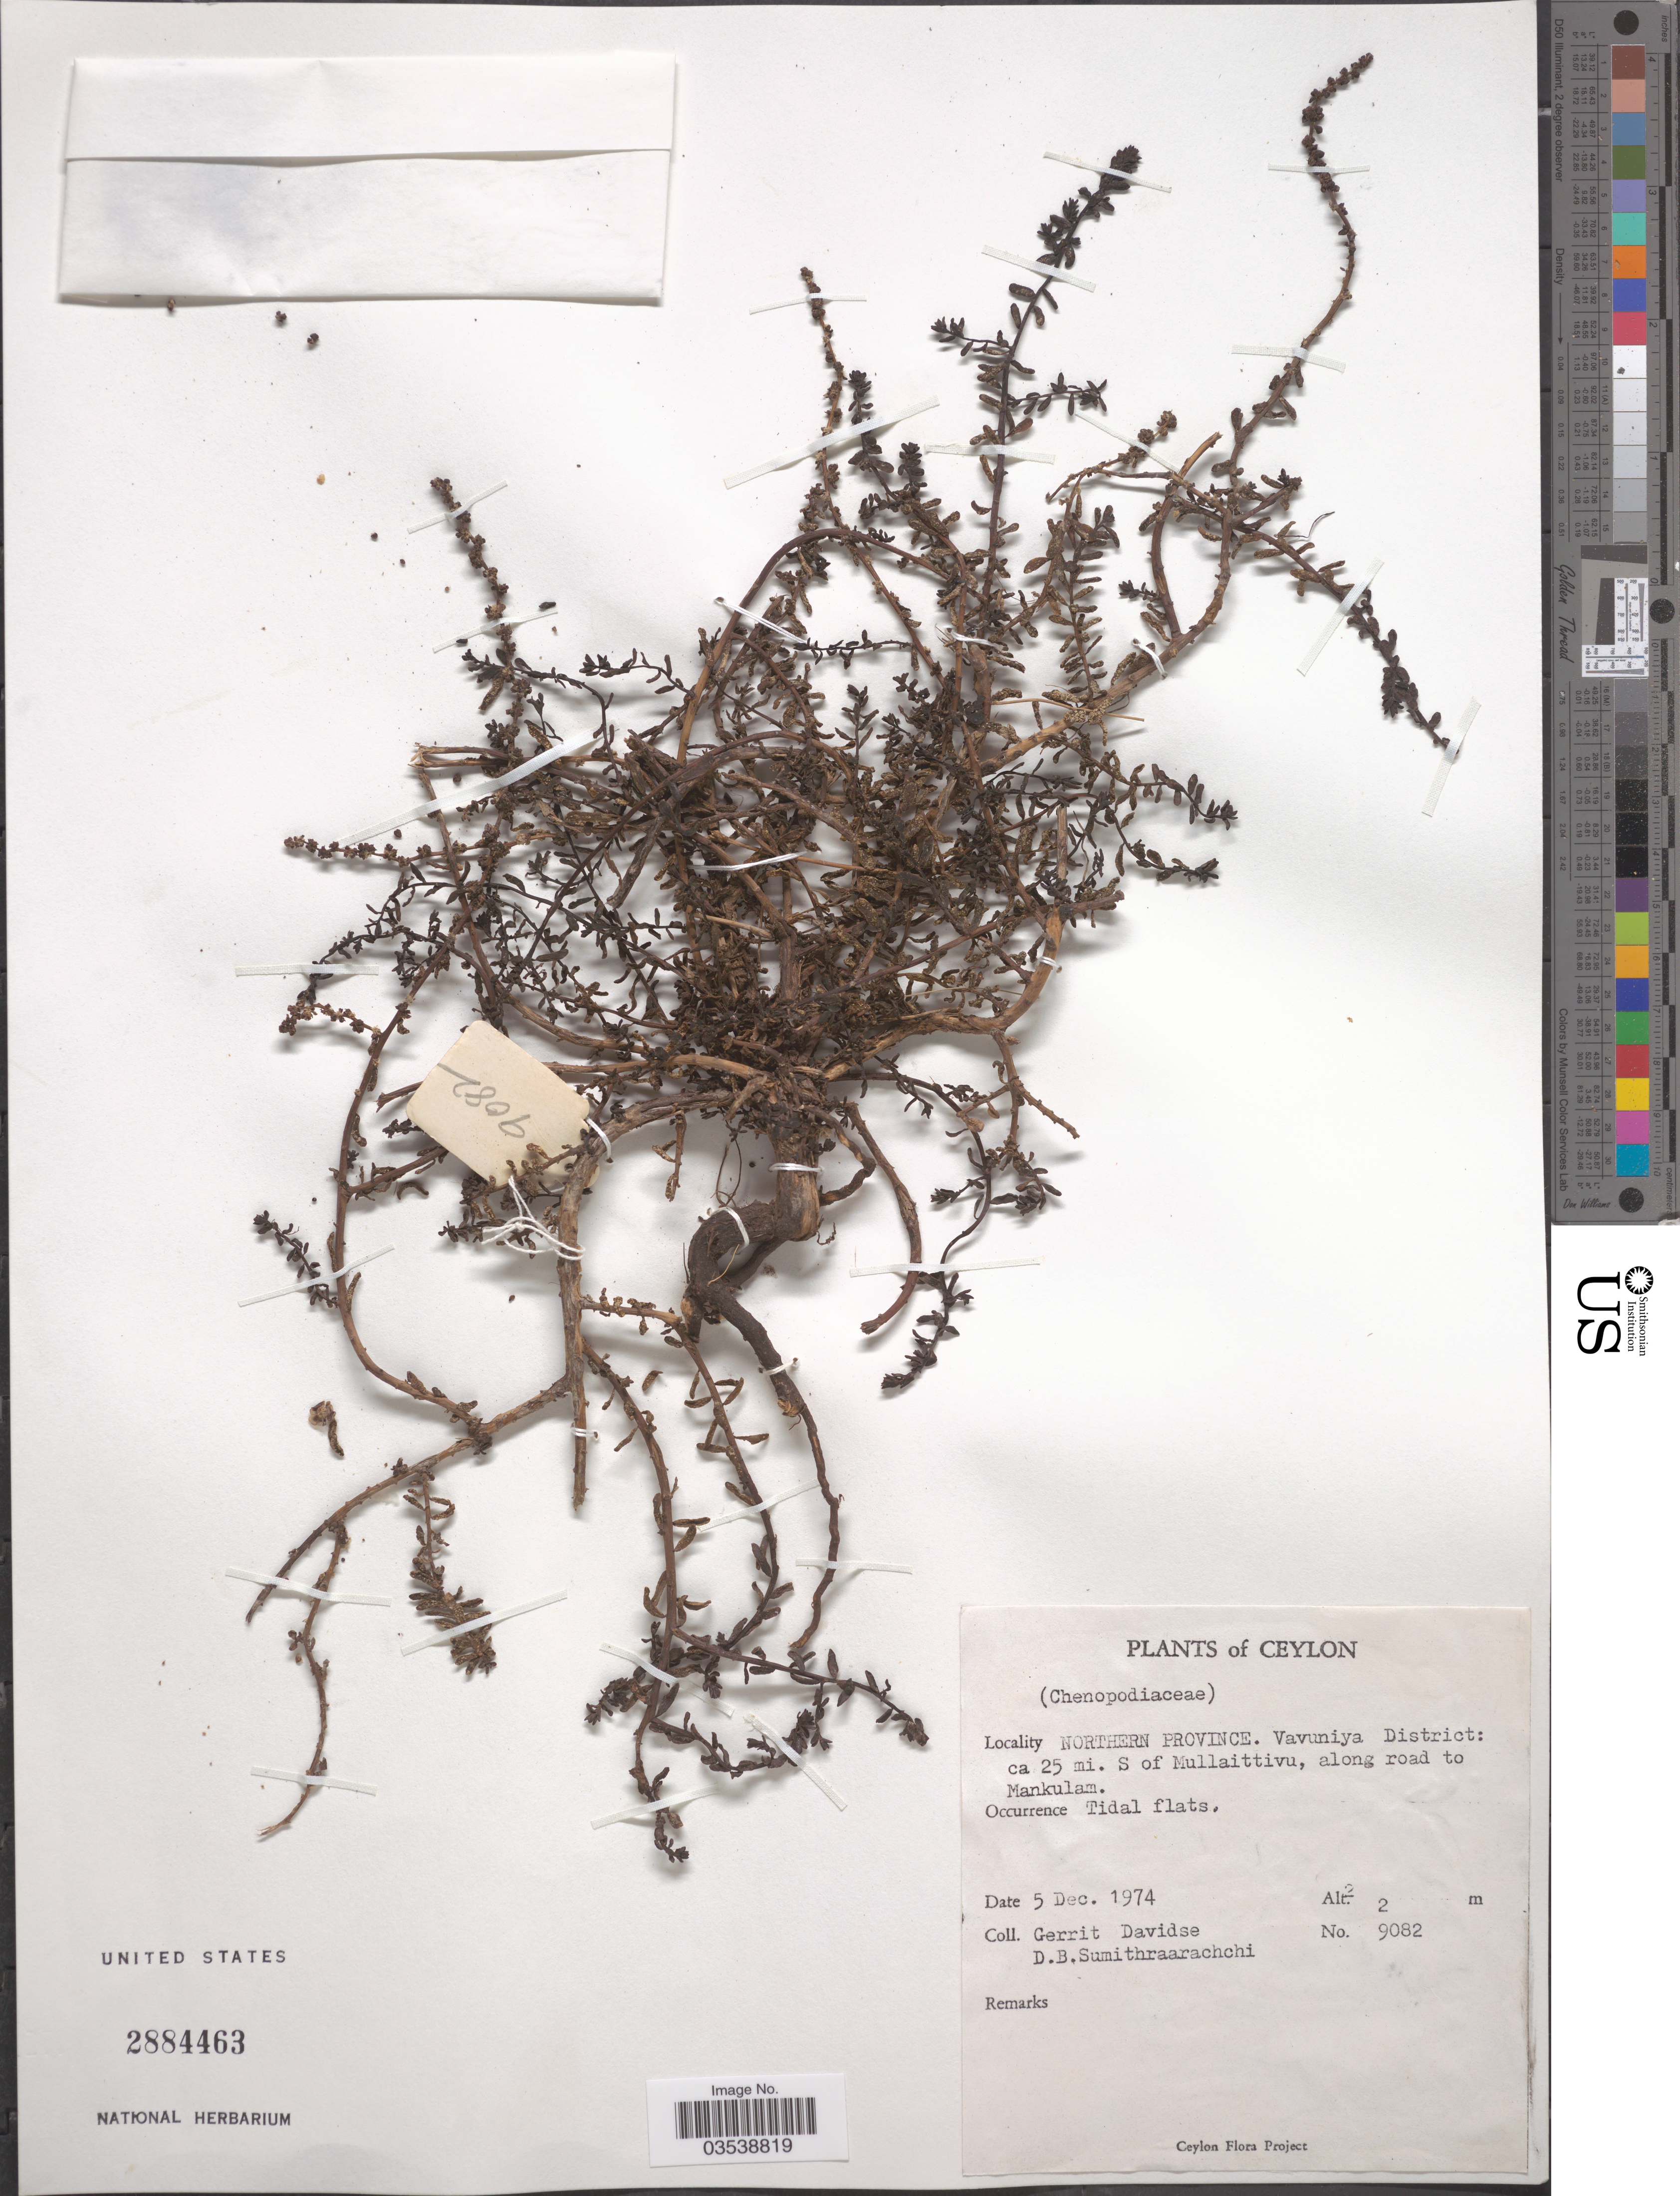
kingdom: Plantae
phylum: Tracheophyta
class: Magnoliopsida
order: Caryophyllales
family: Amaranthaceae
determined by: Strong, Mark T., (BOT), Smithsonian Institution - National Museum of Natural History (UNITED STATES)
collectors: G. Davidse & D. B. Sumithraarachchi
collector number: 9082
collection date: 1974-12-05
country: Sri Lanka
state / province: Northern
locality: Ceylon. Vavuniya District: ca 25 mi. S of Mullaittivu, along road to Mankulam.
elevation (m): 2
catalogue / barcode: US 2884463